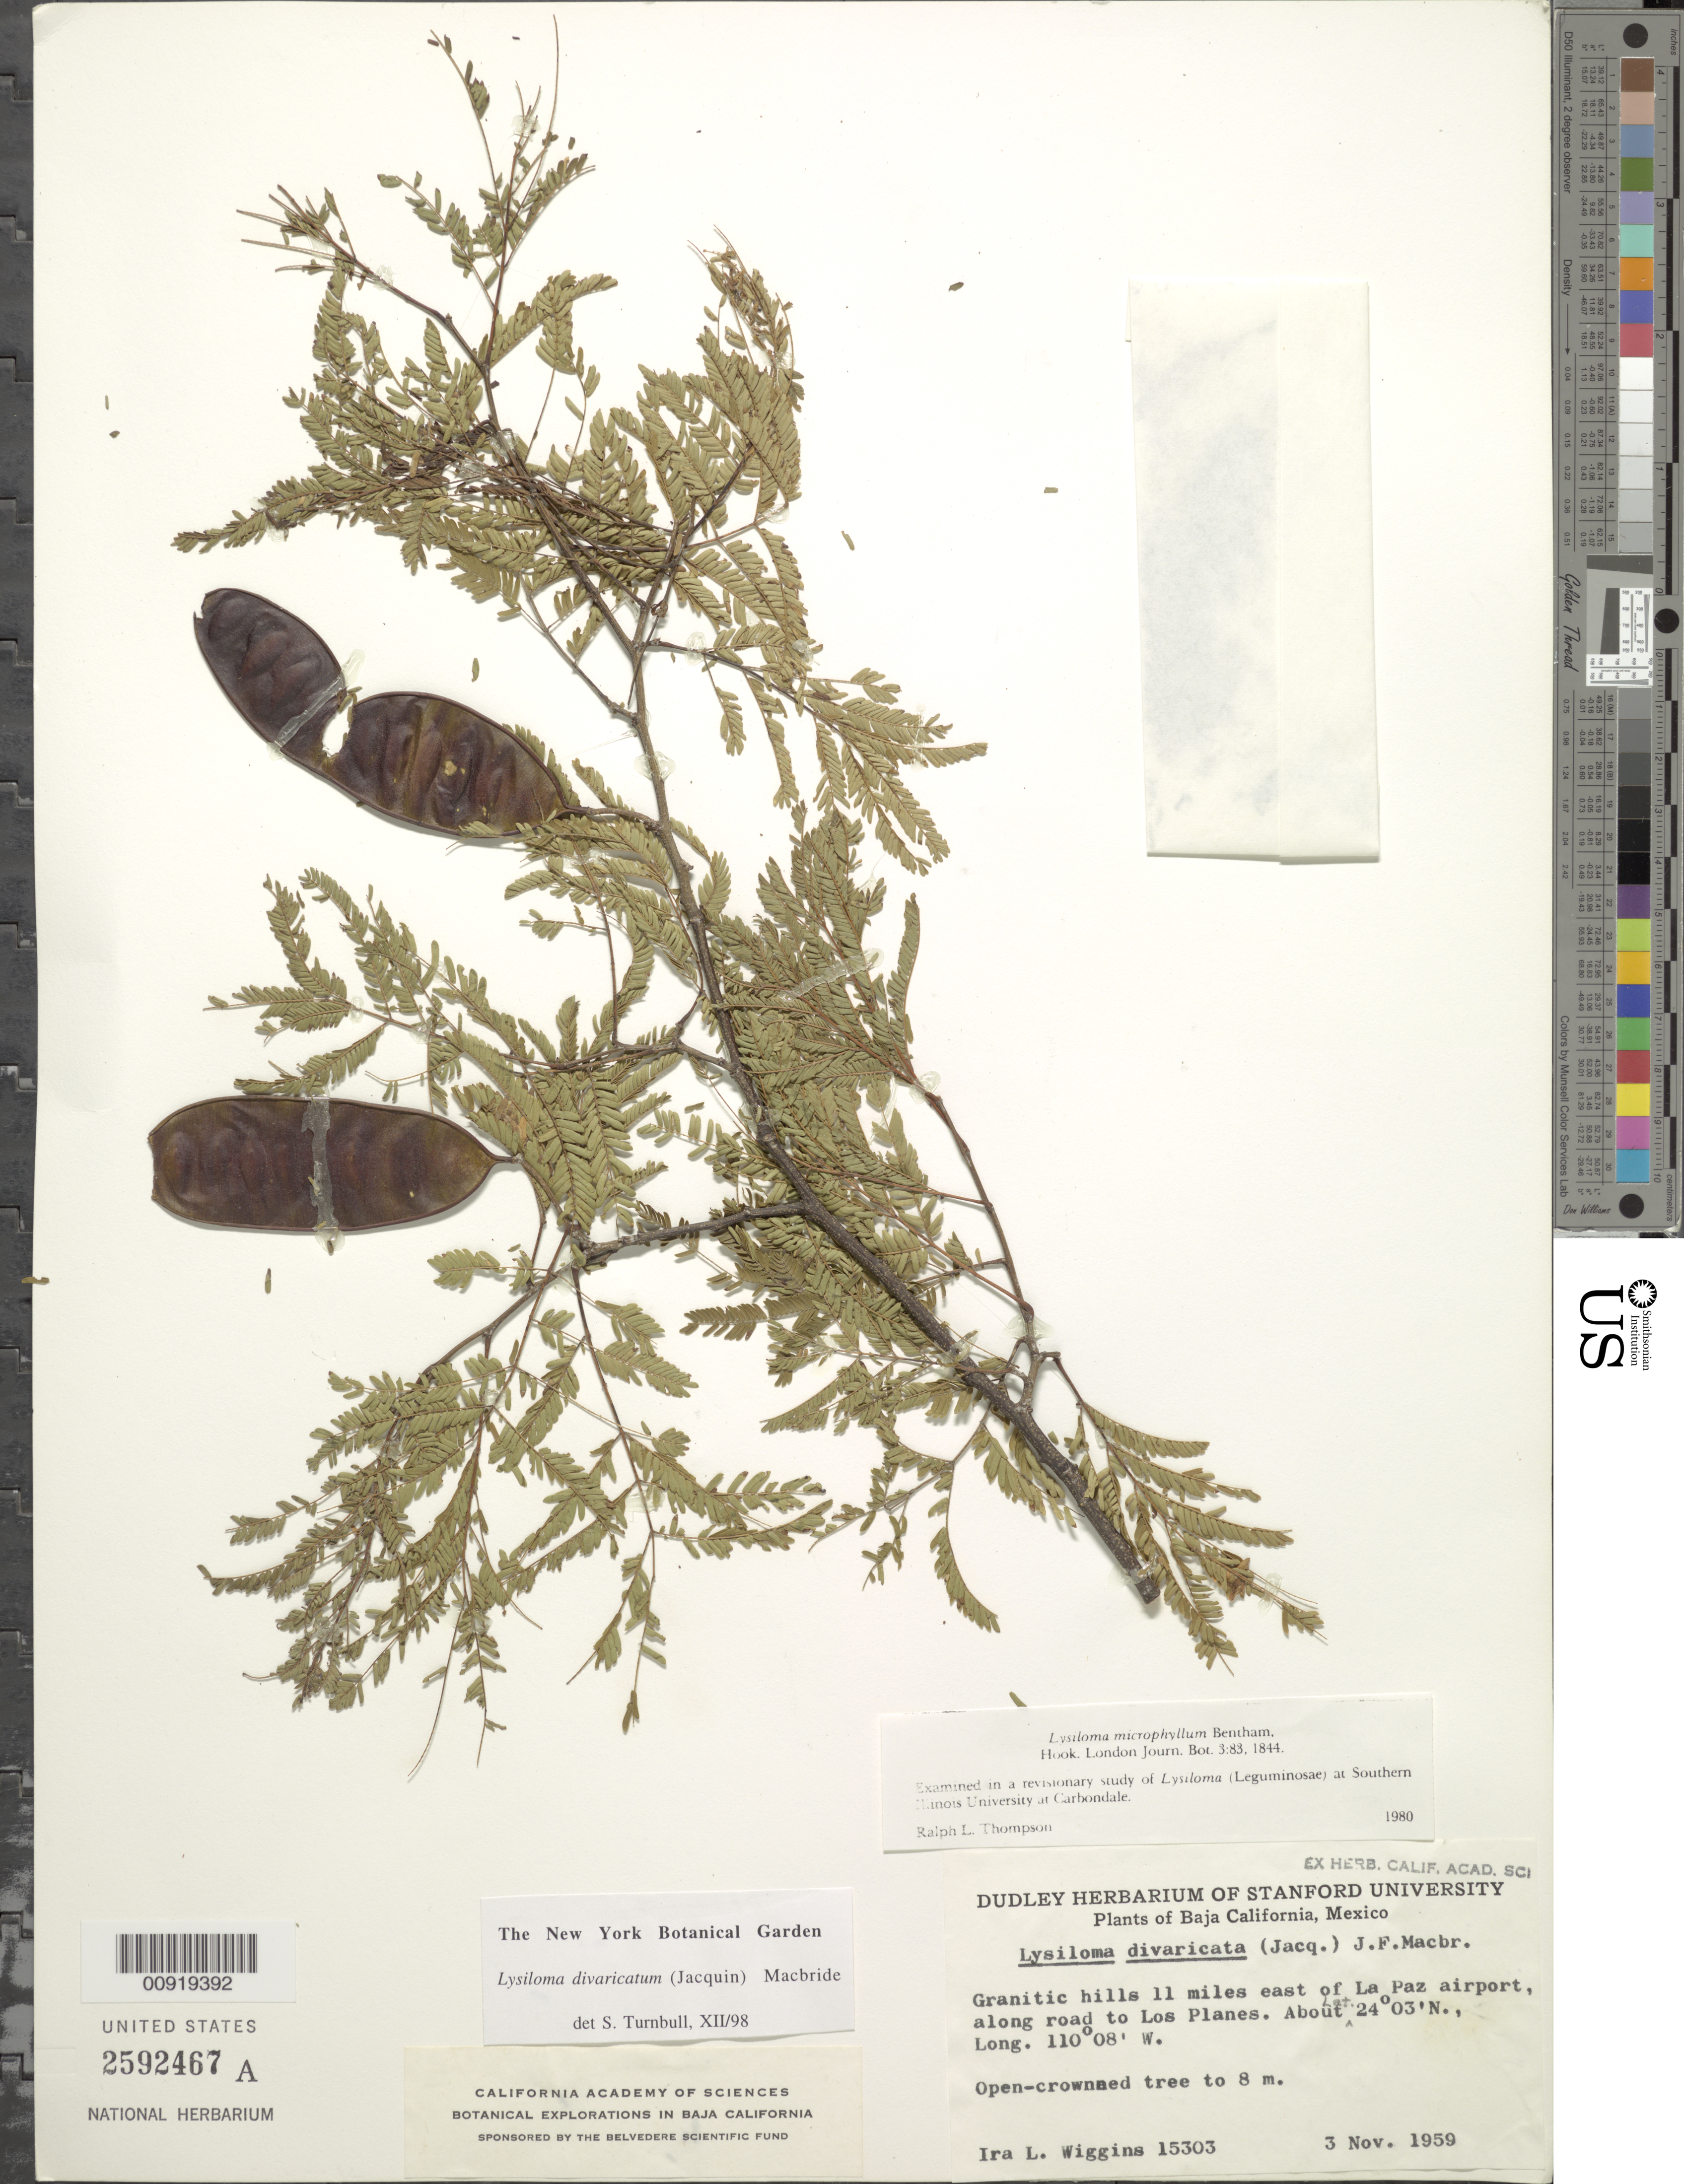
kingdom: Plantae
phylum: Tracheophyta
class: Magnoliopsida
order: Fabales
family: Fabaceae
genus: Lysiloma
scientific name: Lysiloma divaricatum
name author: (Jacq.) J.F. Macbr.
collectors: I. L. Wiggins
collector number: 15303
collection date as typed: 03 Nov 1959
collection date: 1959-11-03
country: Mexico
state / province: Baja California Sur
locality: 11 miles east of La Paz airport, along road to Los Planes.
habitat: Granitic hills.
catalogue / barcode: US 2592467A